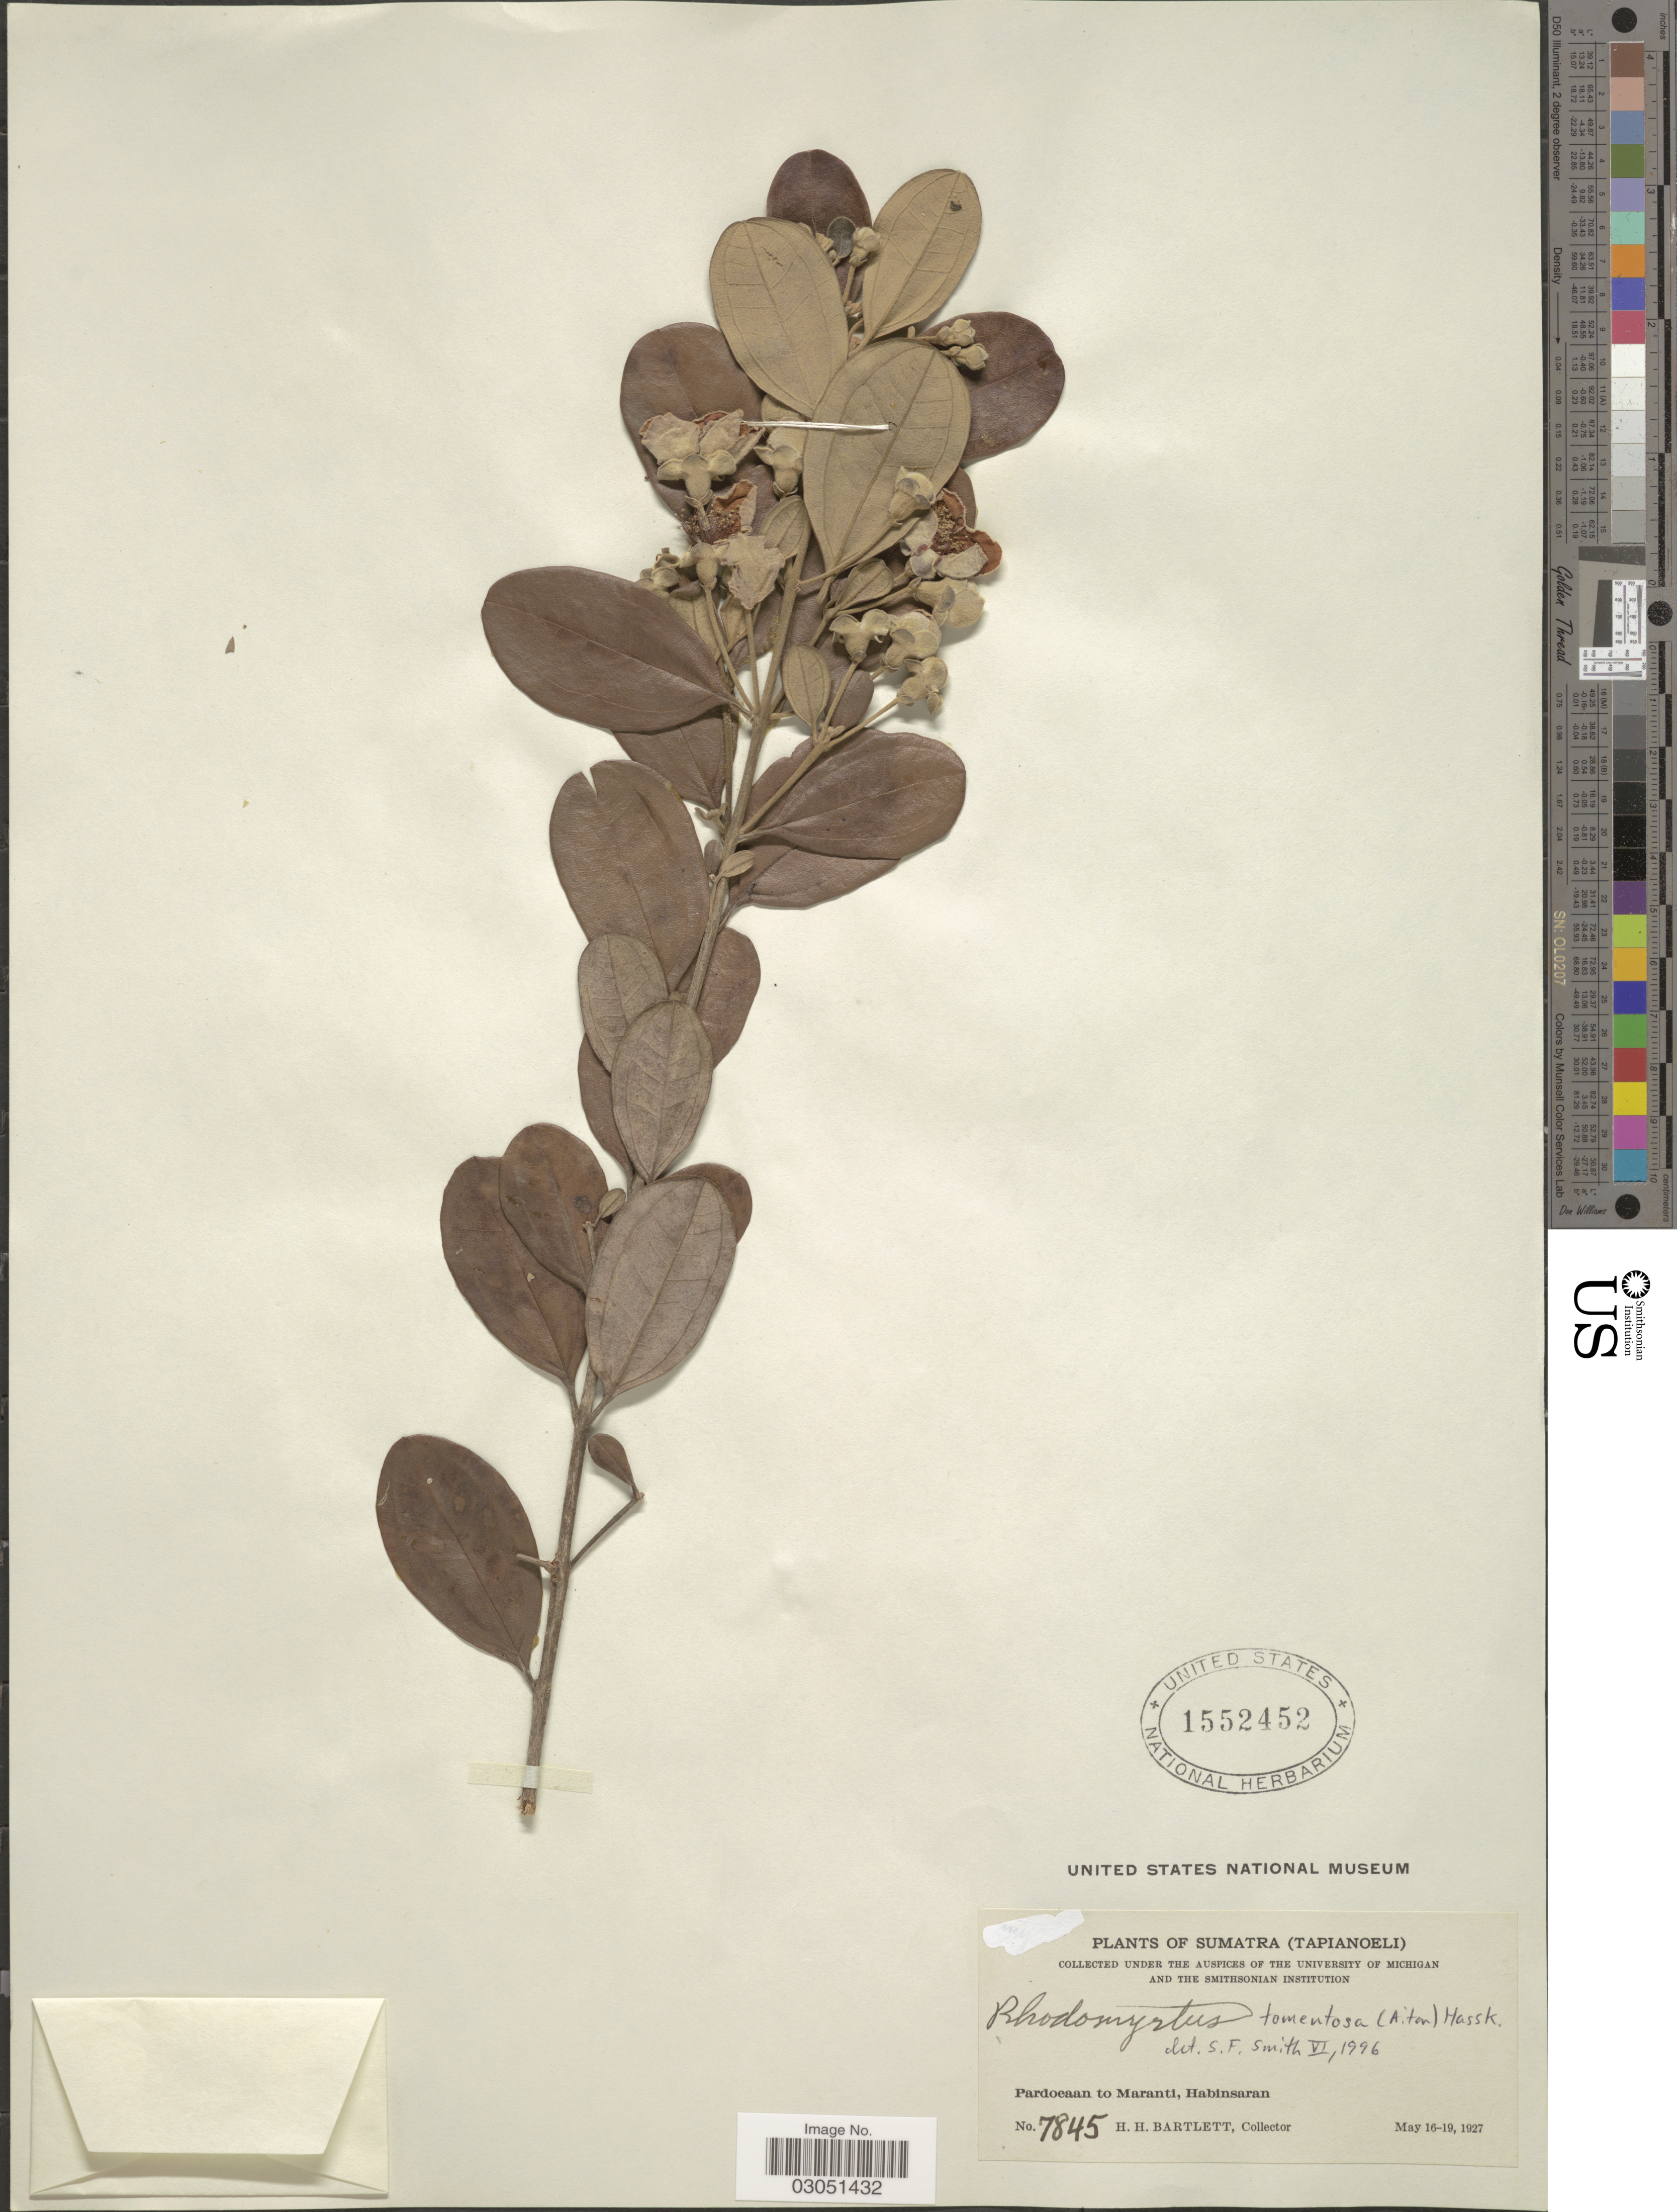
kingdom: Plantae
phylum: Tracheophyta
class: Magnoliopsida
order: Myrtales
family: Myrtaceae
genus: Rhodomyrtus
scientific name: Rhodomyrtus tomentosa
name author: (Aiton) Hassk.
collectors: H. H. Bartlett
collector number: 7845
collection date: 1927-05-16/1927-05-19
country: Indonesia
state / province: Sumatra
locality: (Tapianoeli), Pardoeaan to Maranti, Habinsaran.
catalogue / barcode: US 1552452